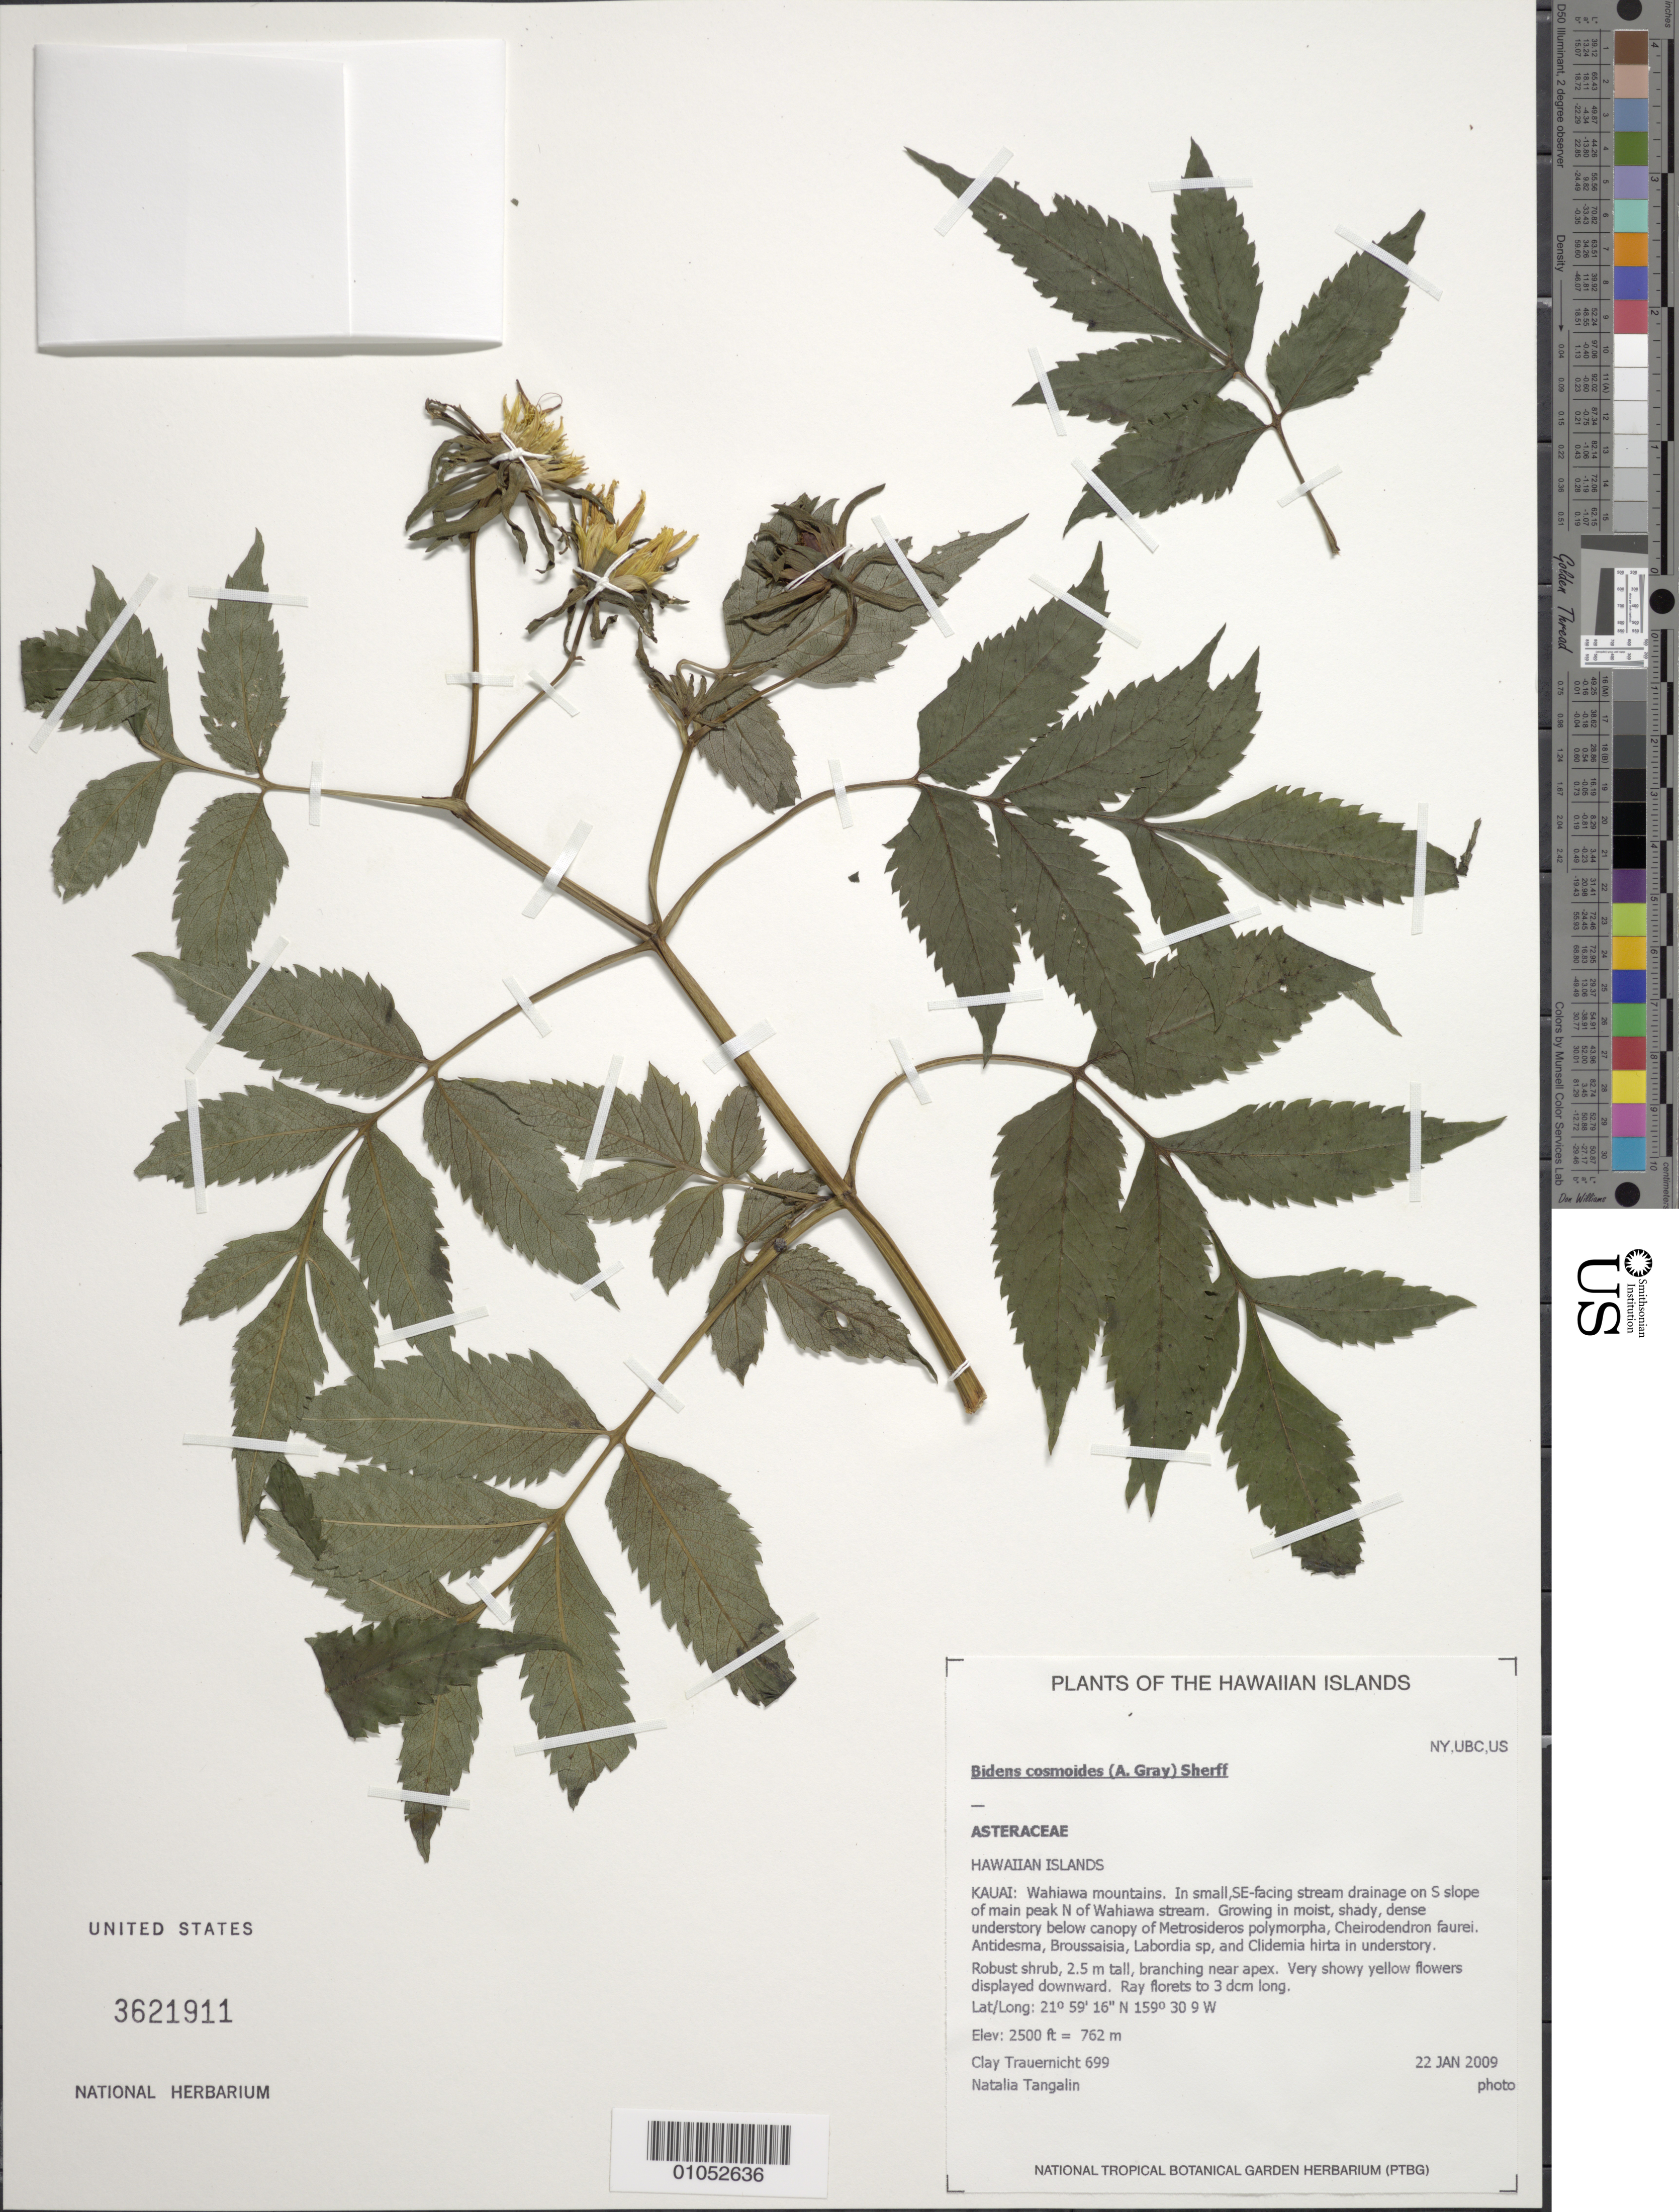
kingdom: Plantae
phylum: Tracheophyta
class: Magnoliopsida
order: Asterales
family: Asteraceae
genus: Bidens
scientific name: Bidens cosmoides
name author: (A. Gray) Sherff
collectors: C. Trauernicht & N. Tangalin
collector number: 699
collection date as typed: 22 Jan 2009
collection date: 2009-01-22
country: United States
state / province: Hawaii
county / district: Kauai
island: Kaua'i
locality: Wahiawa mountains. In small, SE-facing stream drainage on S slope of main peak North of Wahiawa stream.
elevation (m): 762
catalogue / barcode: US 3621911